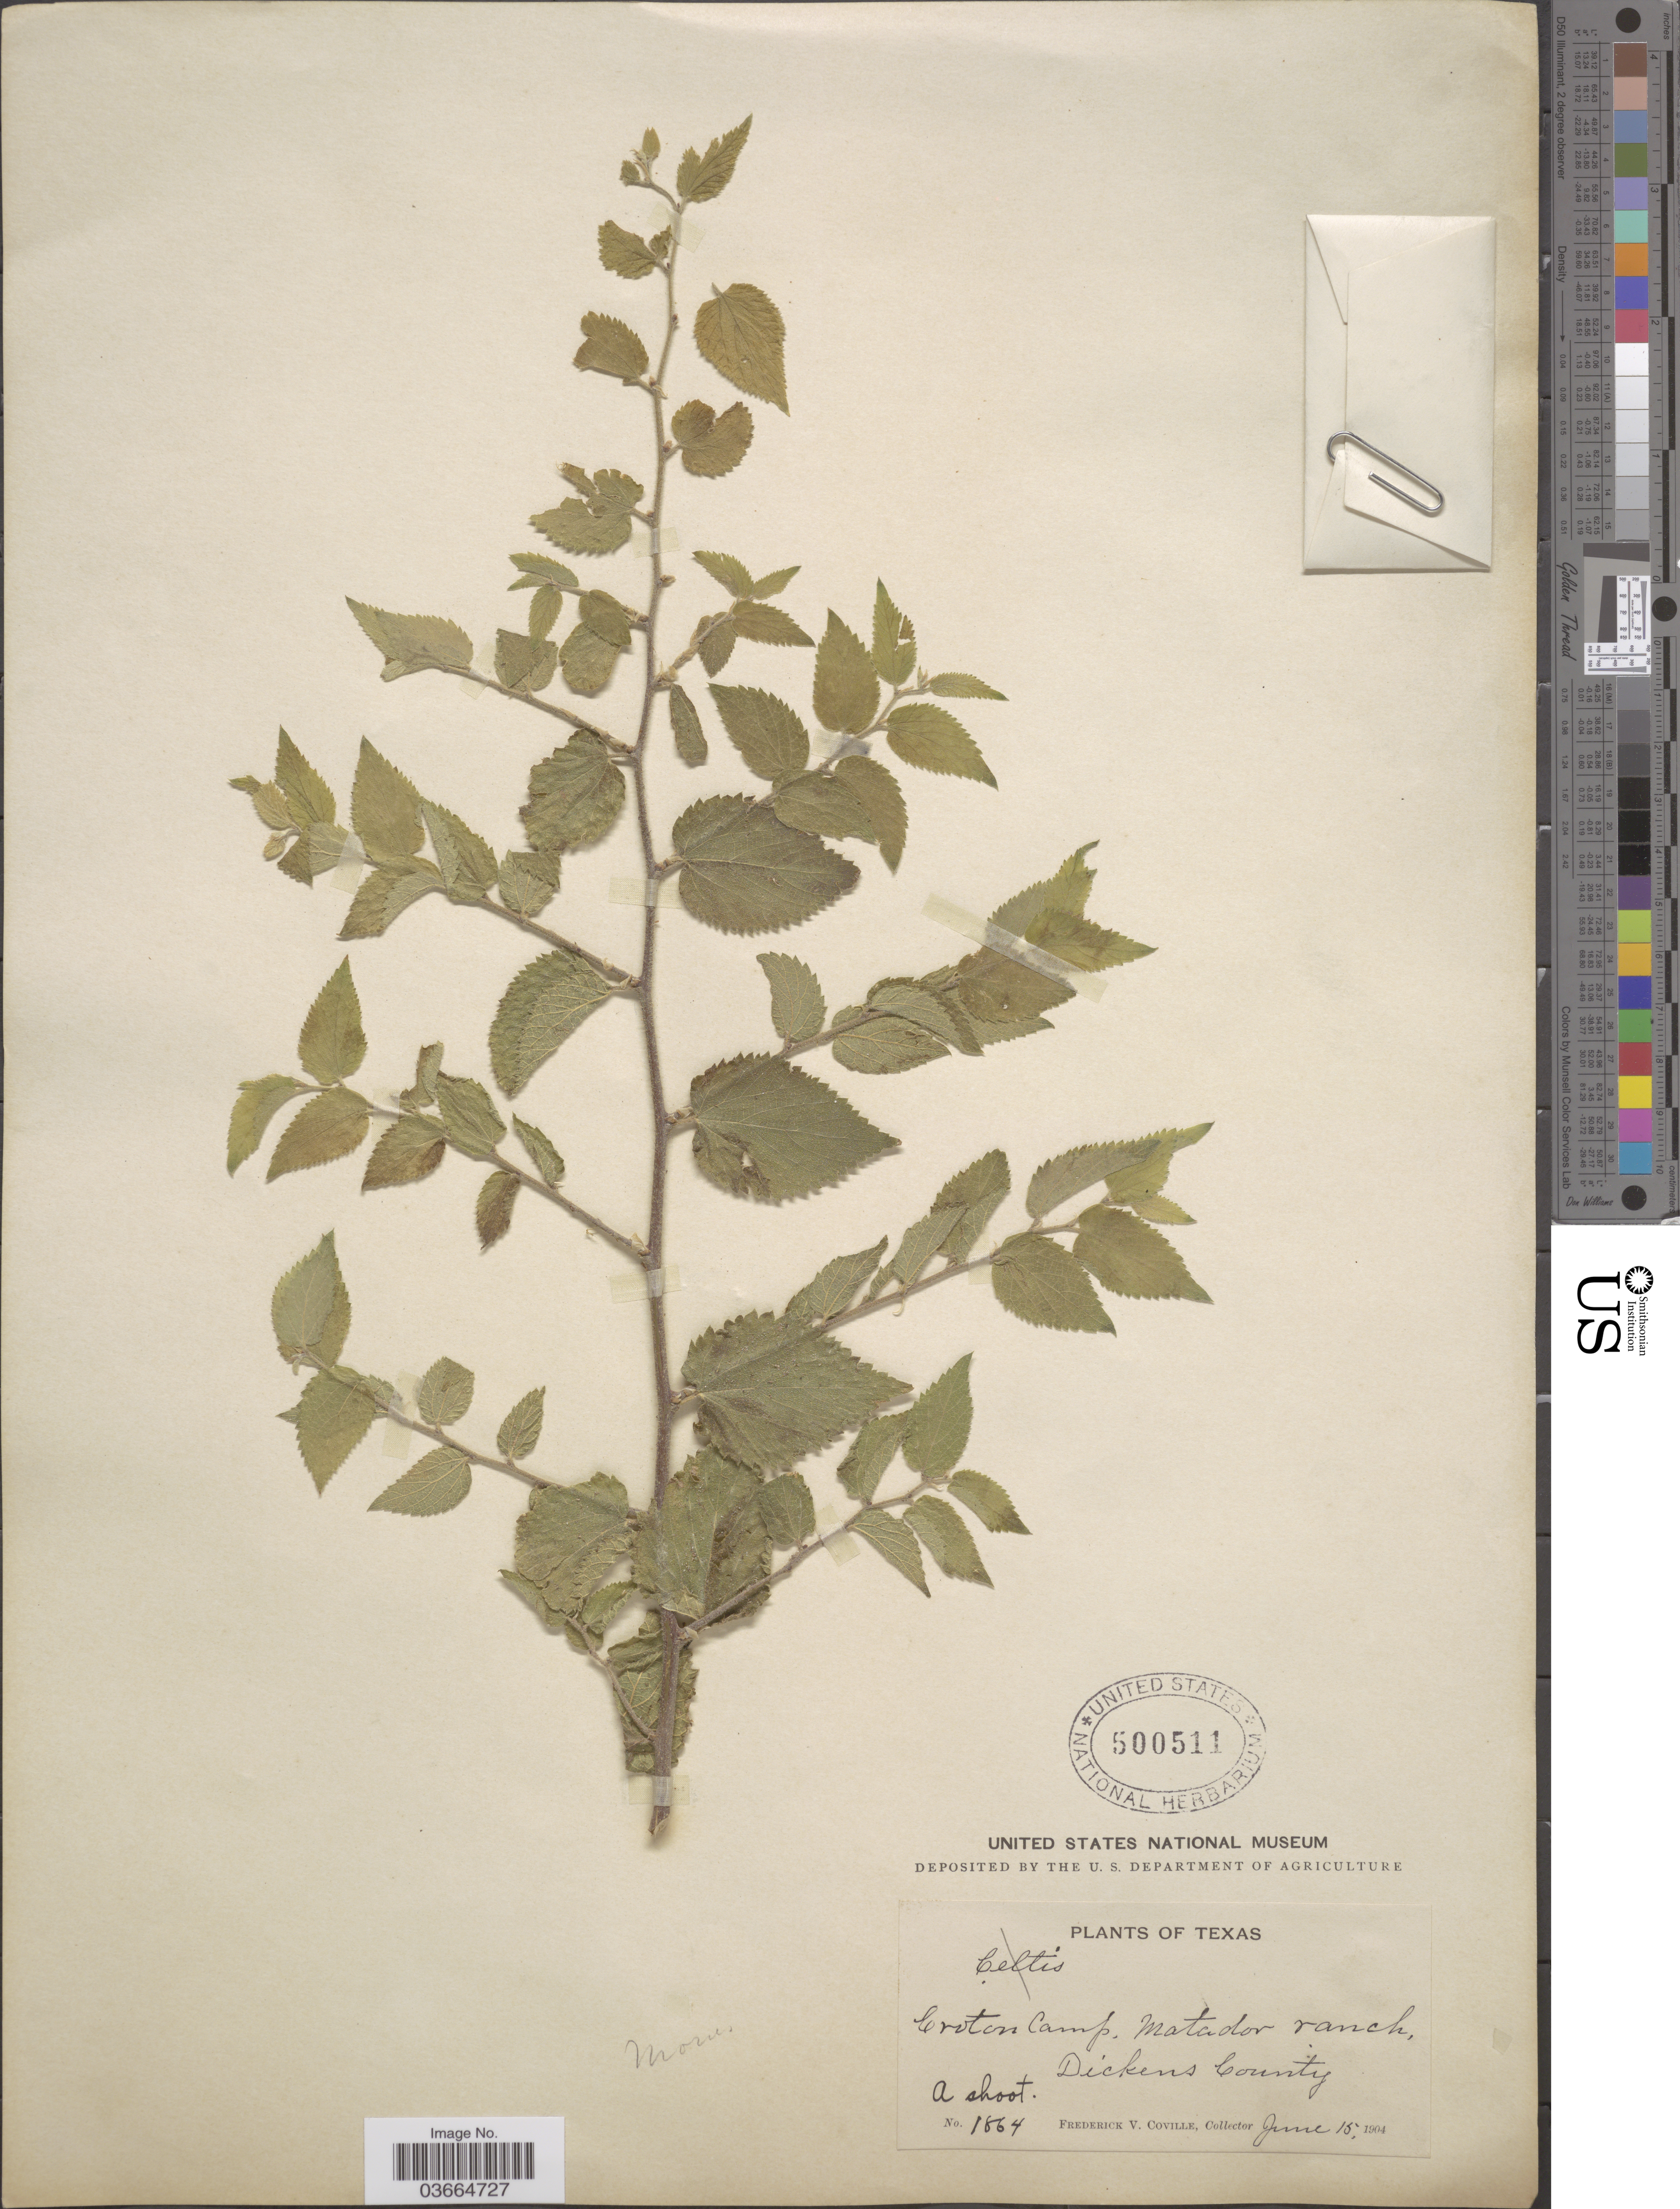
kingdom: Plantae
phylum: Tracheophyta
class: Magnoliopsida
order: Rosales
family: Moraceae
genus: Morus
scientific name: Morus sp.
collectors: F. V. Coville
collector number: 1864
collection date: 1904-06-15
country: United States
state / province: Texas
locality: Croton Camp, Matador ranch, Dickens County.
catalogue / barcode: US 500511